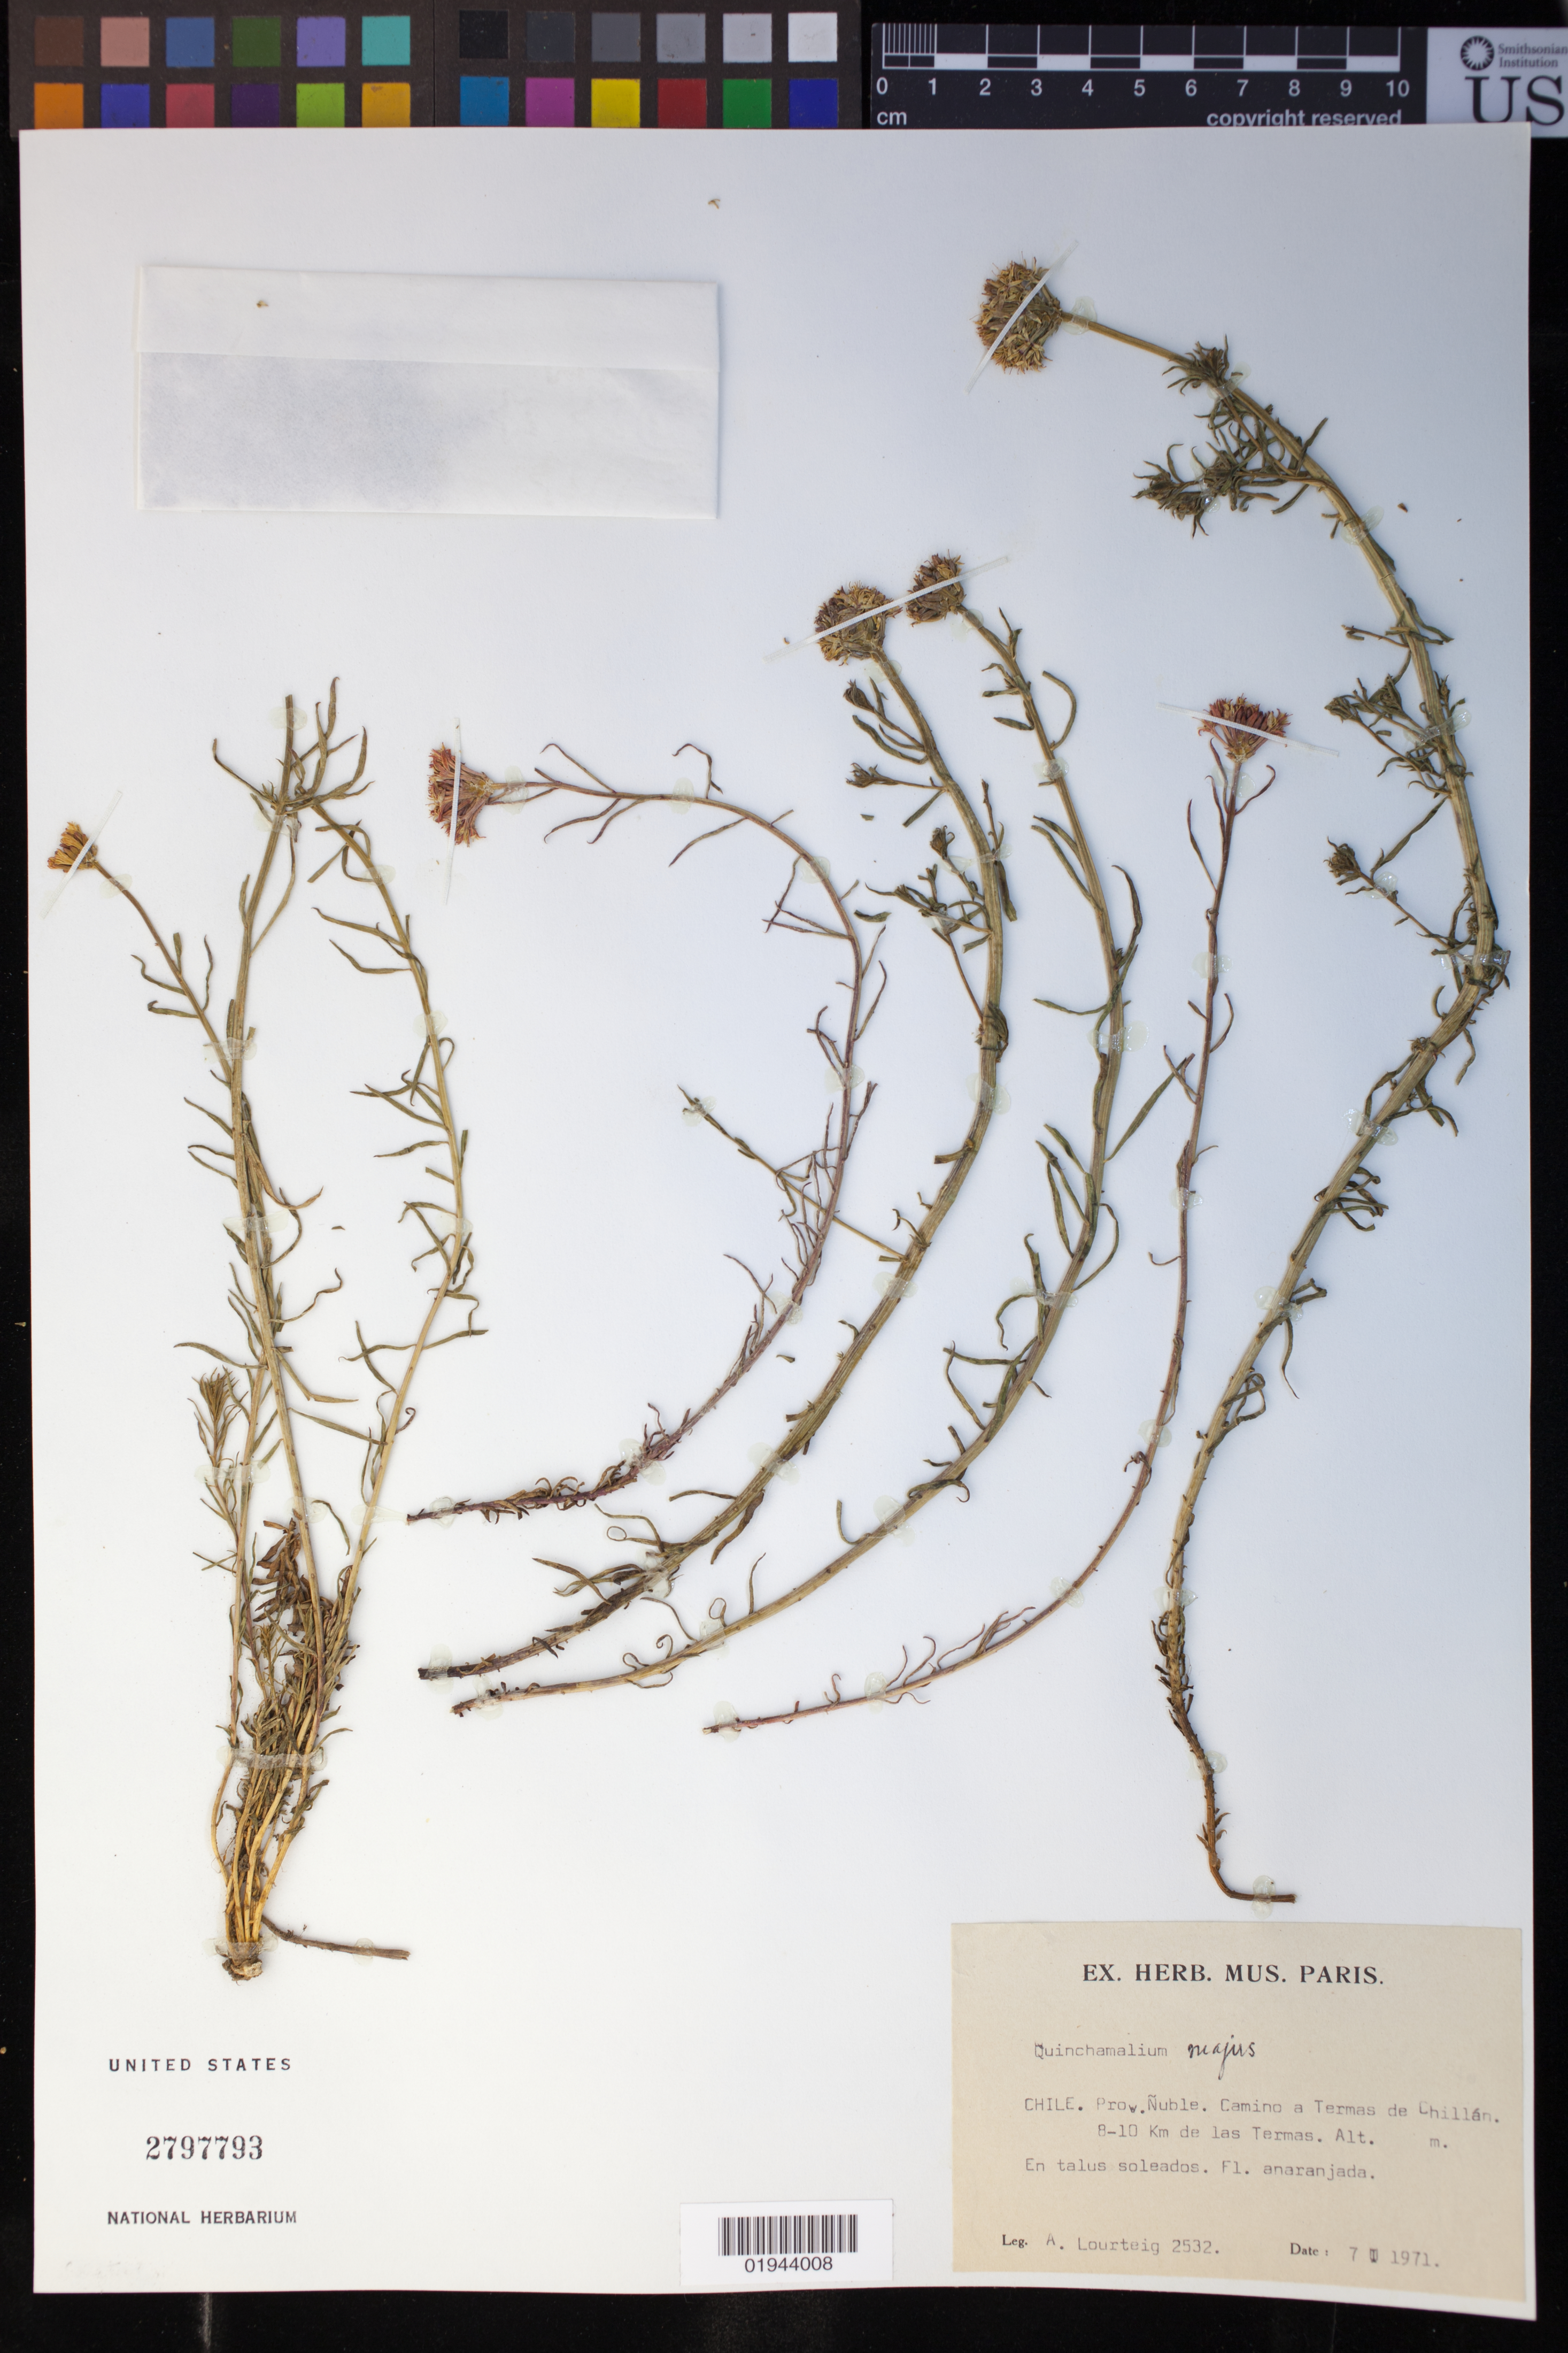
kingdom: Plantae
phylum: Tracheophyta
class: Magnoliopsida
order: Santalales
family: Schoepfiaceae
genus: Quinchamalium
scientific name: Quinchamalium majus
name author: Brongn.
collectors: A. Lourteig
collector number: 2532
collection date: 1971-01-07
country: Chile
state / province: Bio-Bío (VIII)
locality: Prov. Nuble. Camino a Termas de Chillan. 8-10 Km de las Termas.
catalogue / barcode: US 2797793